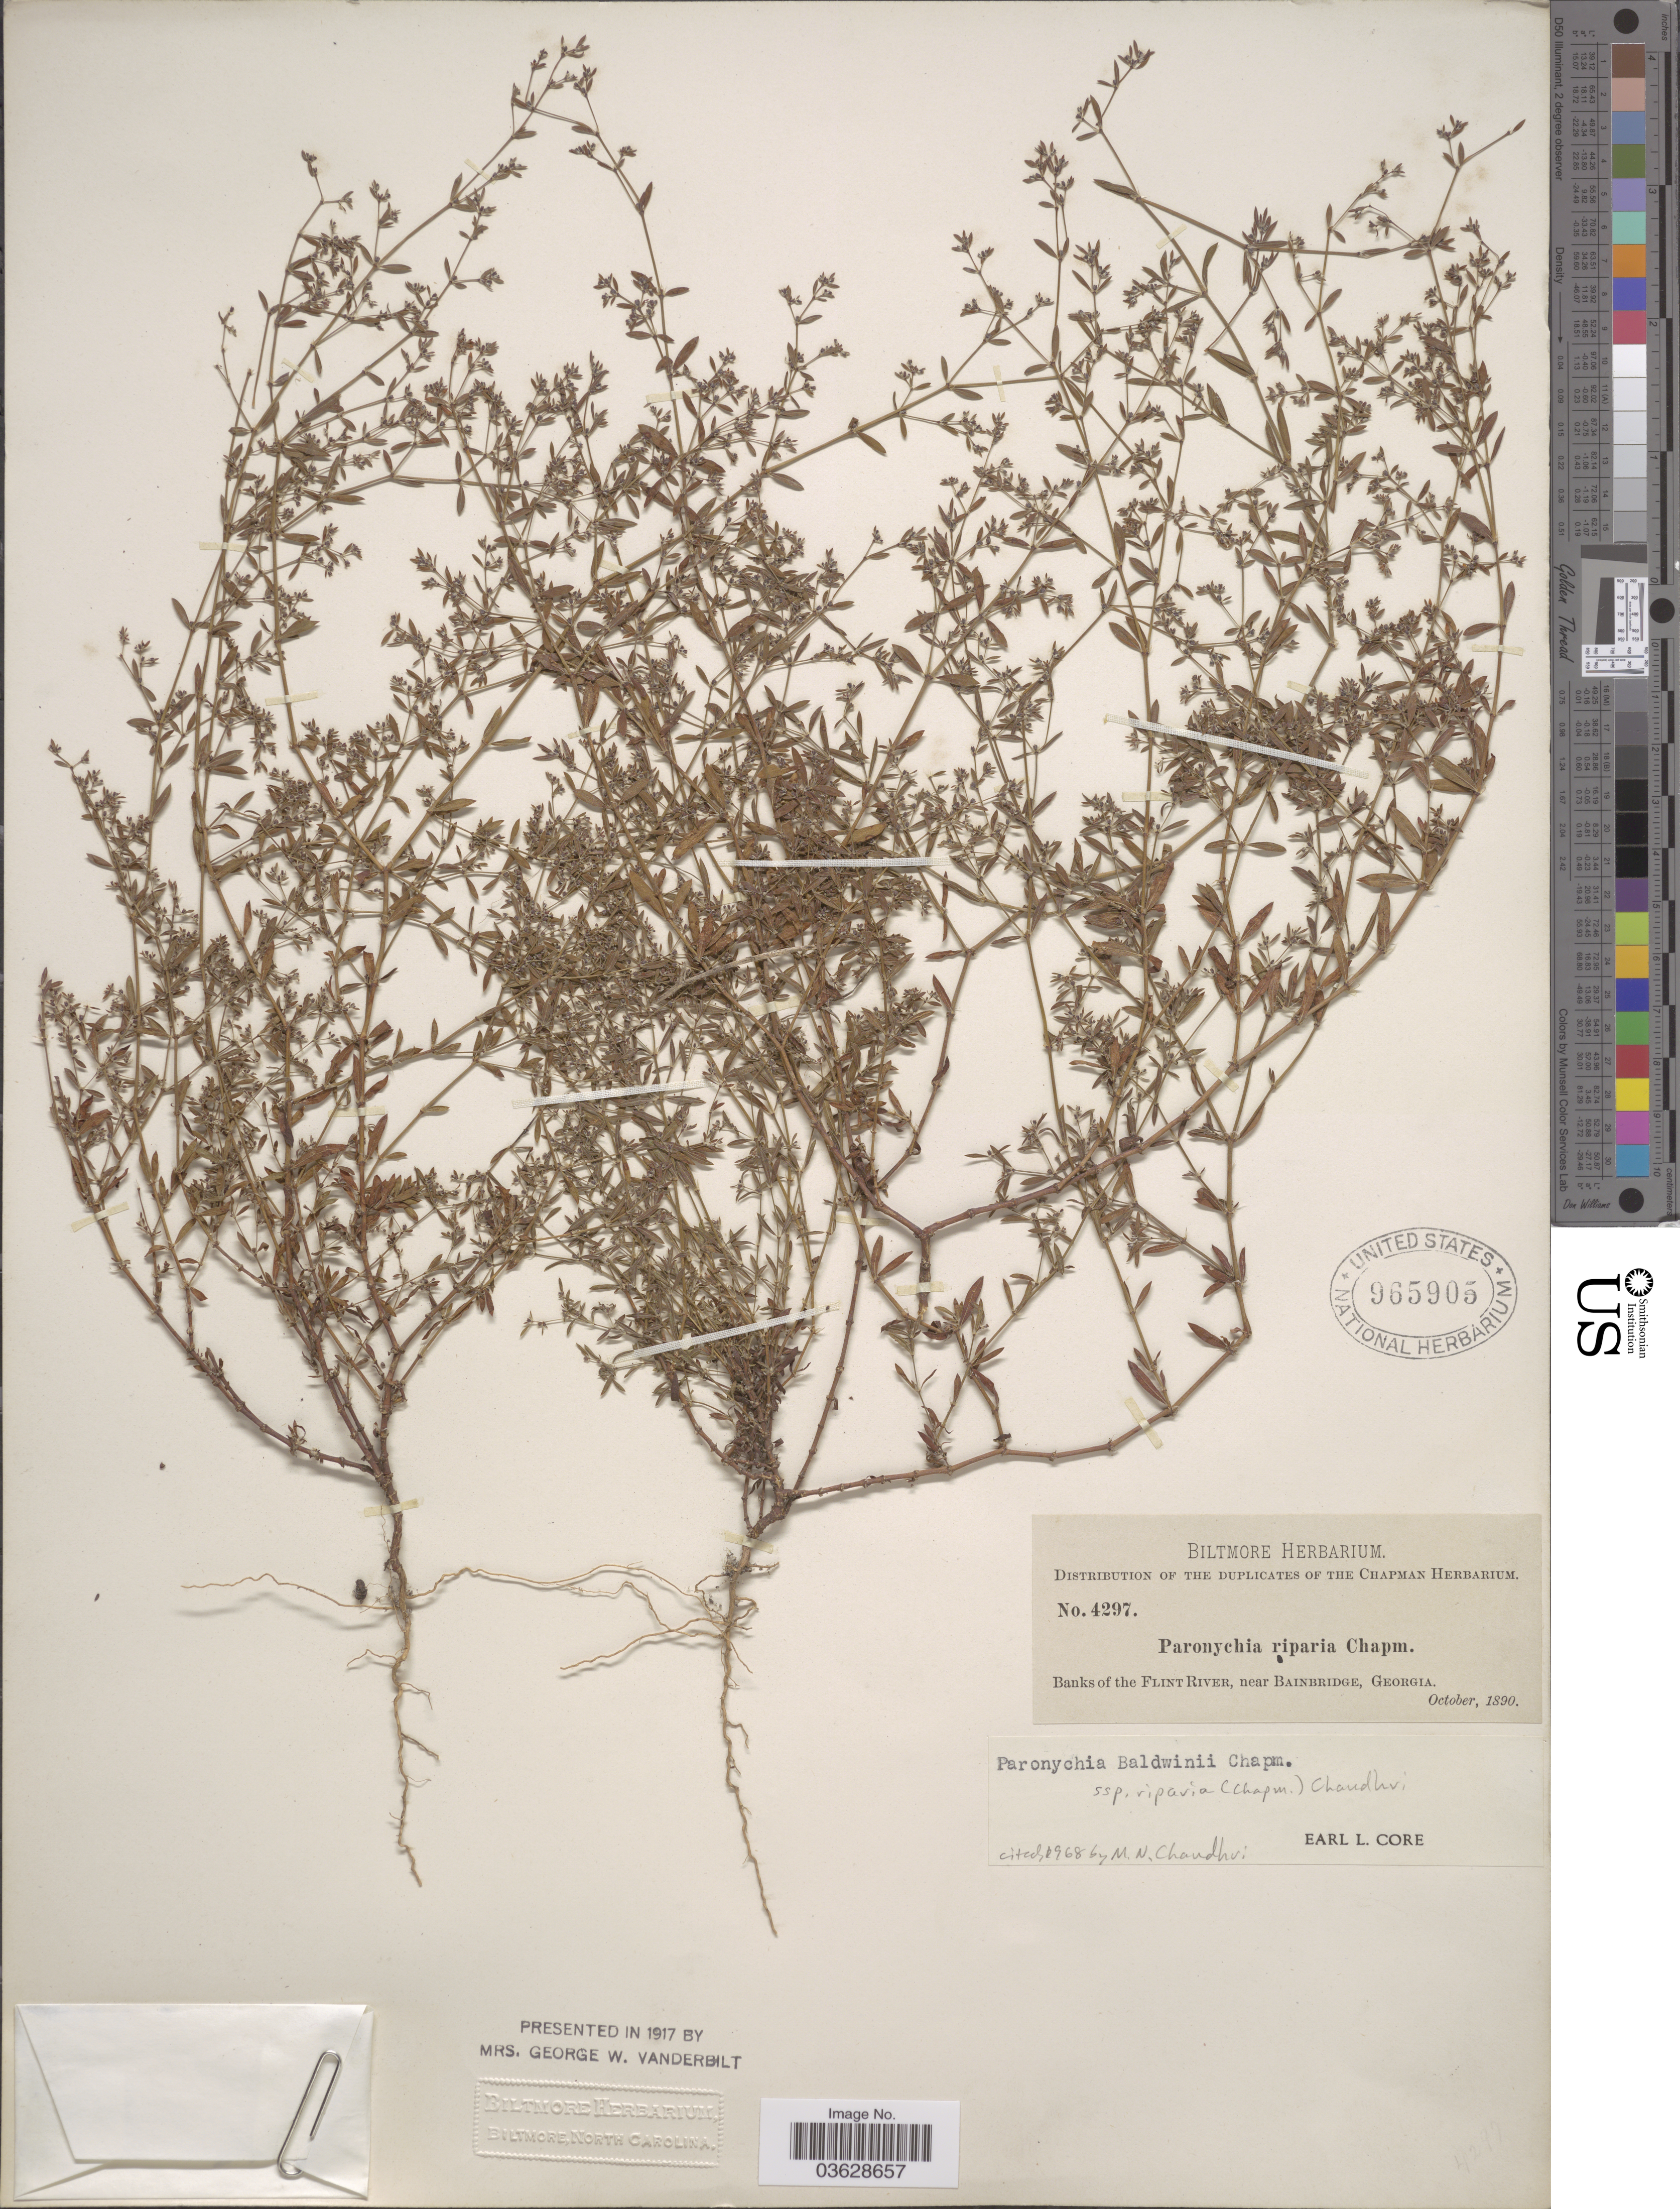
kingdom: Plantae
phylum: Tracheophyta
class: Magnoliopsida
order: Caryophyllales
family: Caryophyllaceae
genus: Paronychia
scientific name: Paronychia baldwinii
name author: (A. Gray & Torr.) Fenzl ex Walp.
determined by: Strong, Mark T., (BOT), Smithsonian Institution - National Museum of Natural History (UNITED STATES)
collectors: ex herb. Biltmore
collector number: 4297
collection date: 1890-10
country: United States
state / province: Georgia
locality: Banks of the Flint River, near Bainbridge.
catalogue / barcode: US 965905